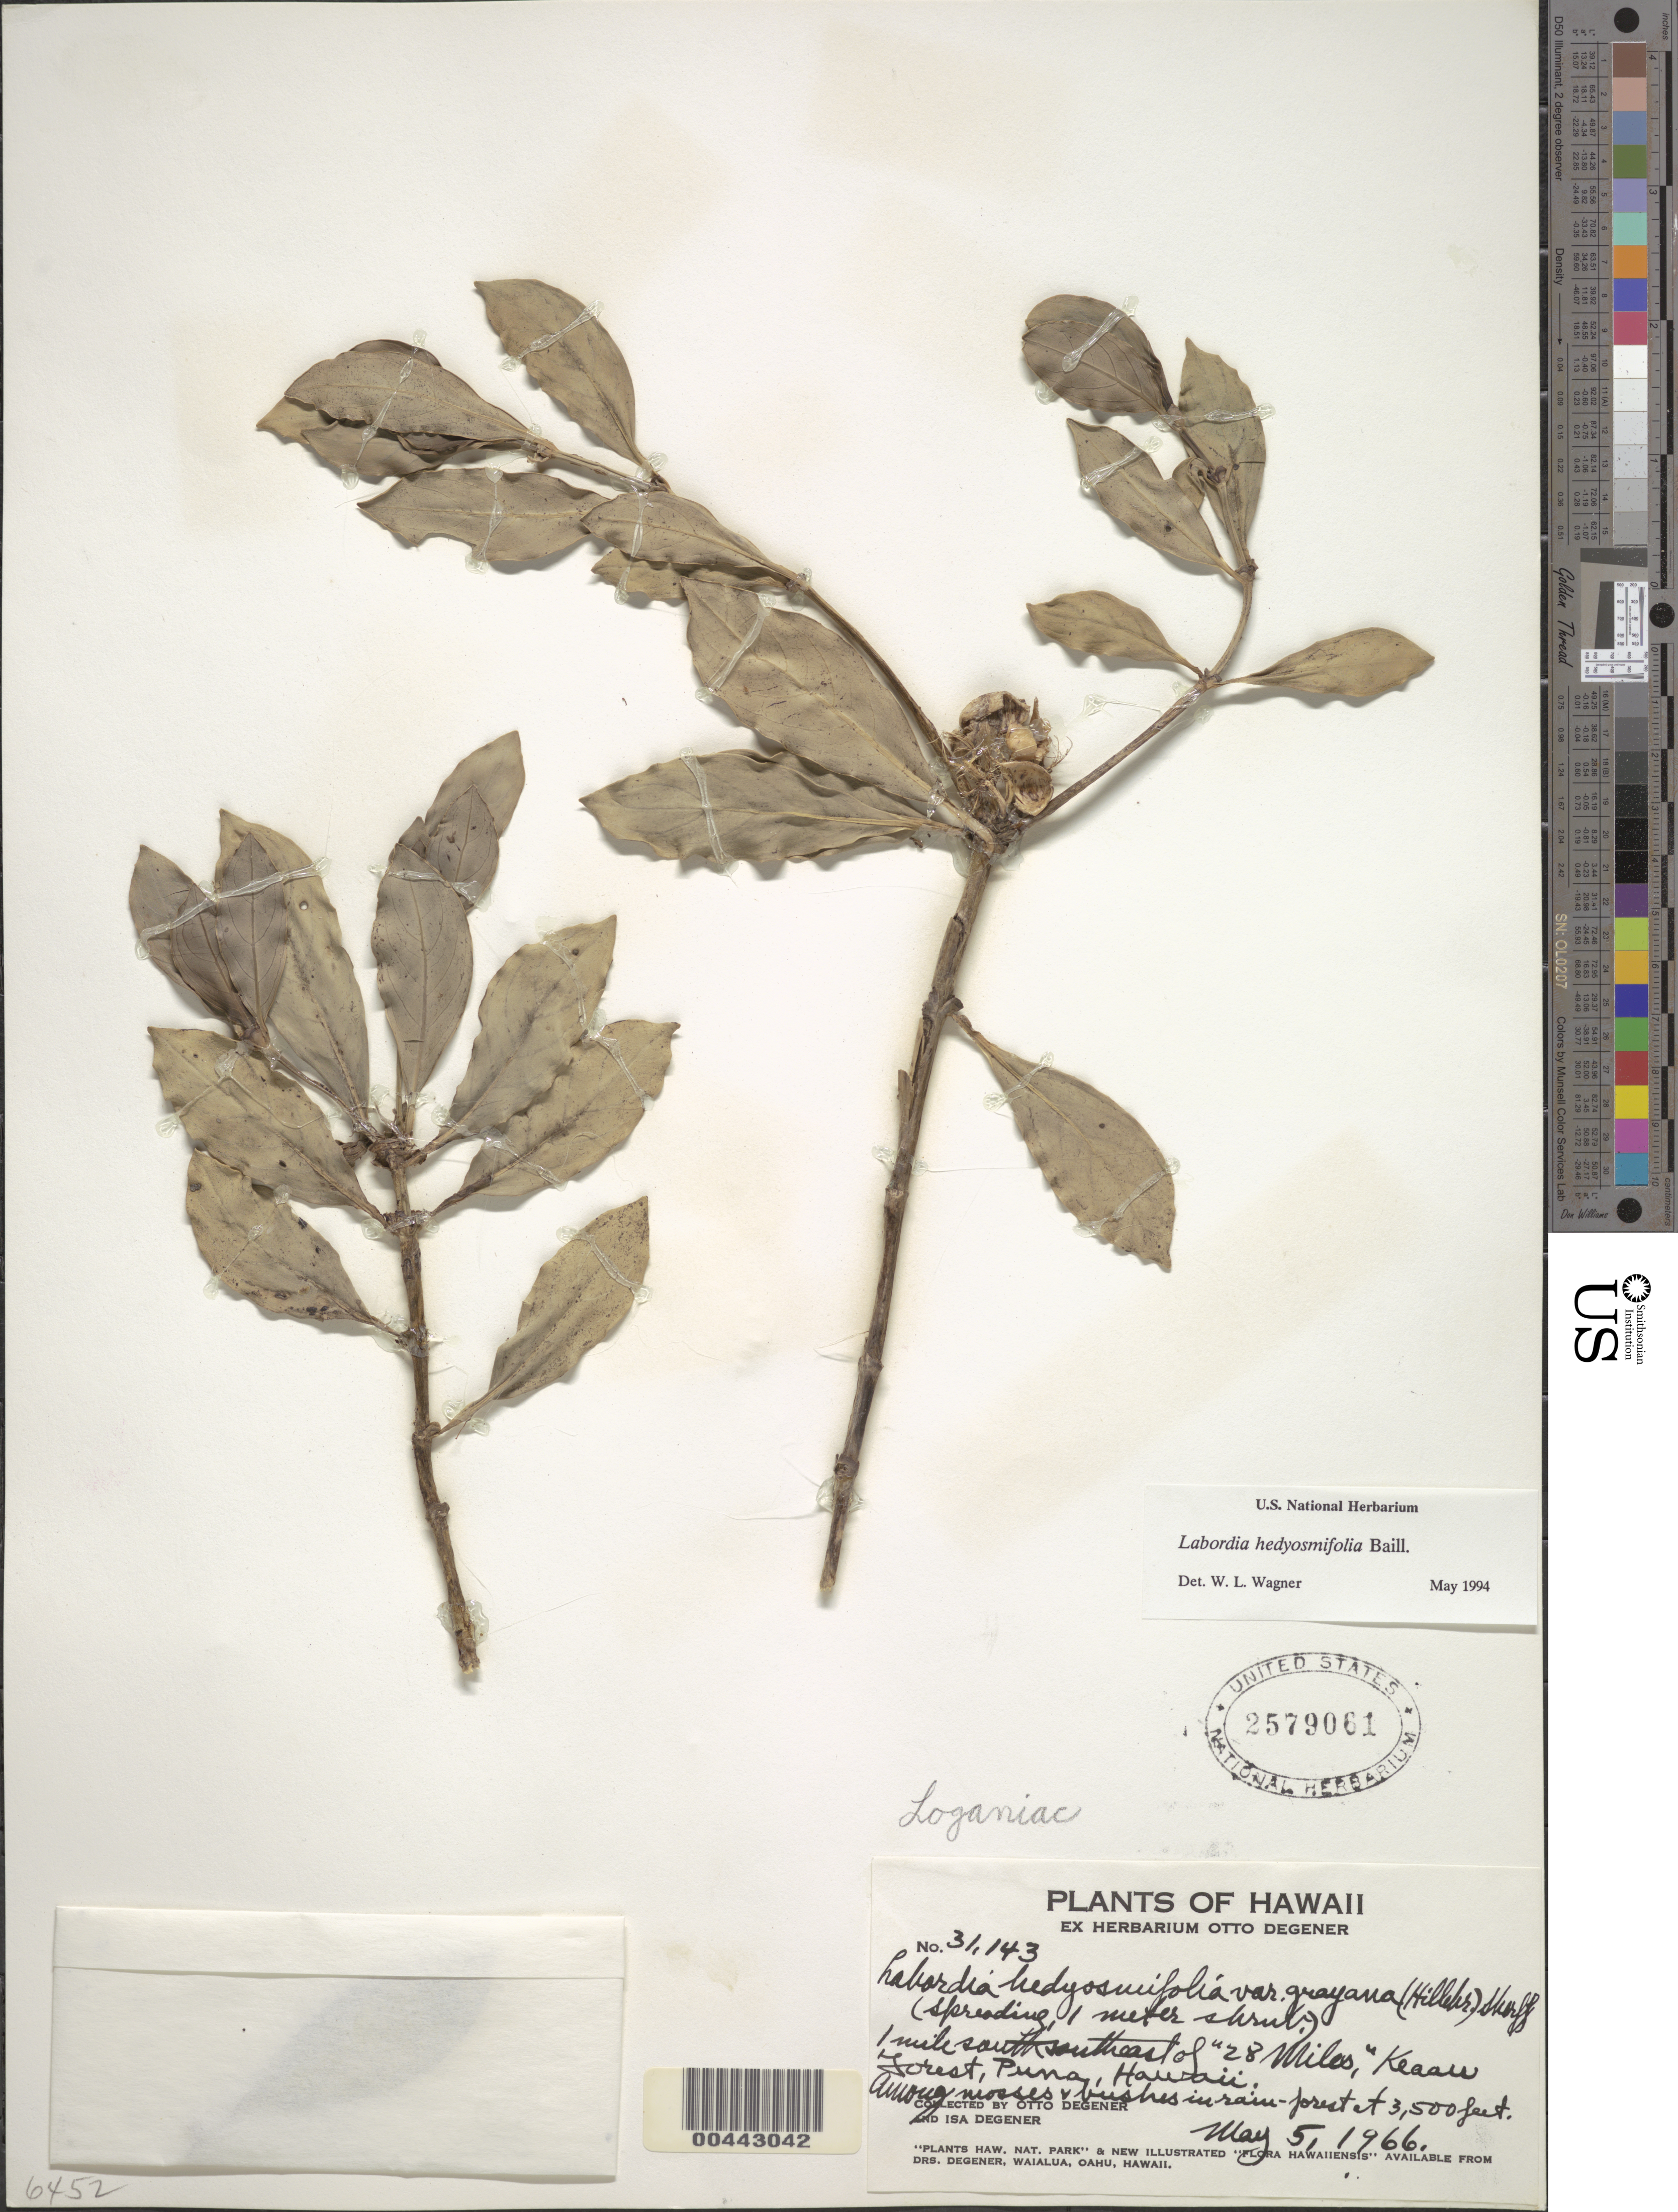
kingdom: Plantae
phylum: Tracheophyta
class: Magnoliopsida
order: Gentianales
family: Loganiaceae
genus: Geniostoma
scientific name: Geniostoma hedyosmifolium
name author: (Baill.) Byng & Christenh.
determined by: Wagner, W. L., (BOT), Smithsonian Institution - National Museum of Natural History (UNITED STATES)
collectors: O. Degener & I. Degener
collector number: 31143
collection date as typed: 5 May 1966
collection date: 1966-05-05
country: United States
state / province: Hawaii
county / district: Hawaii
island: Hawaii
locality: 1 mile southsoutheast of 28 Miles, Keaau Forest, Puna.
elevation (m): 1067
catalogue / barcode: US 2579061